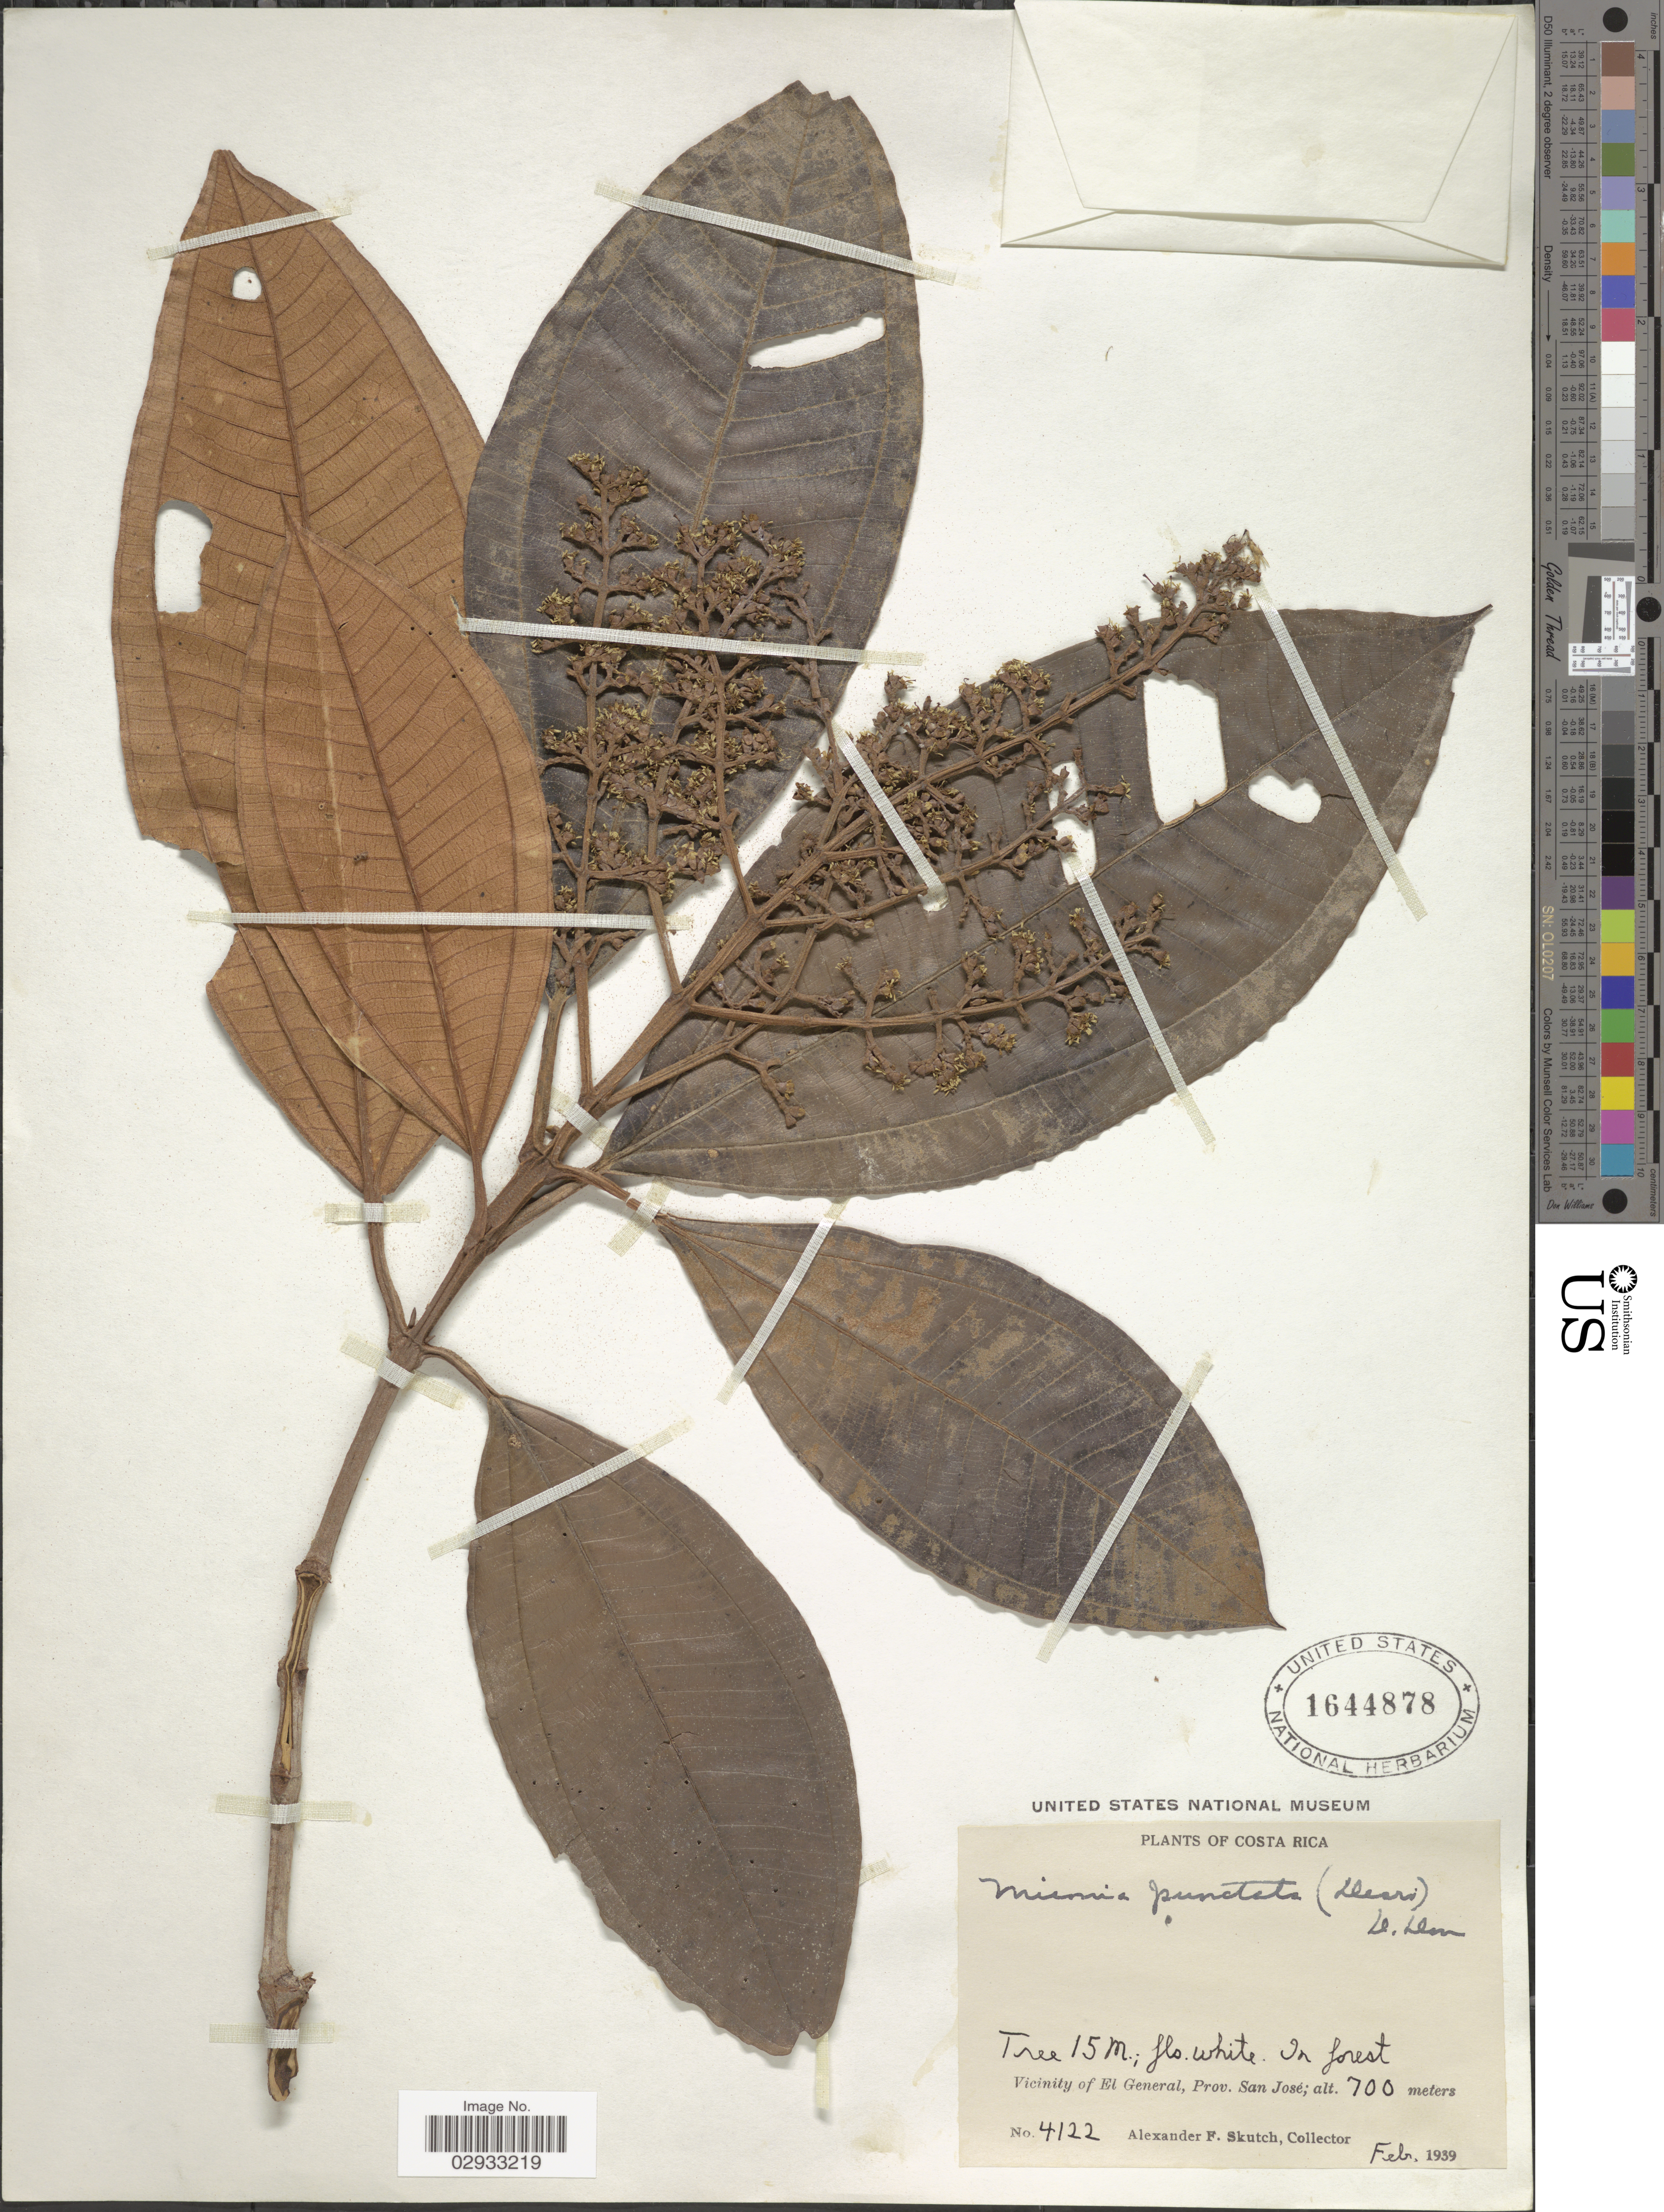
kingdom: Plantae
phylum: Tracheophyta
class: Magnoliopsida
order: Myrtales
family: Melastomataceae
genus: Miconia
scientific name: Miconia punctata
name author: (Desr.) D. Don ex DC.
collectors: A. F. Skutch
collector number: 4122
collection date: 1939-02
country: Costa Rica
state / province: San José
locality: Vicinity of El General, Prov. San José.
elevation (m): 700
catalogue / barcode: US 1644878